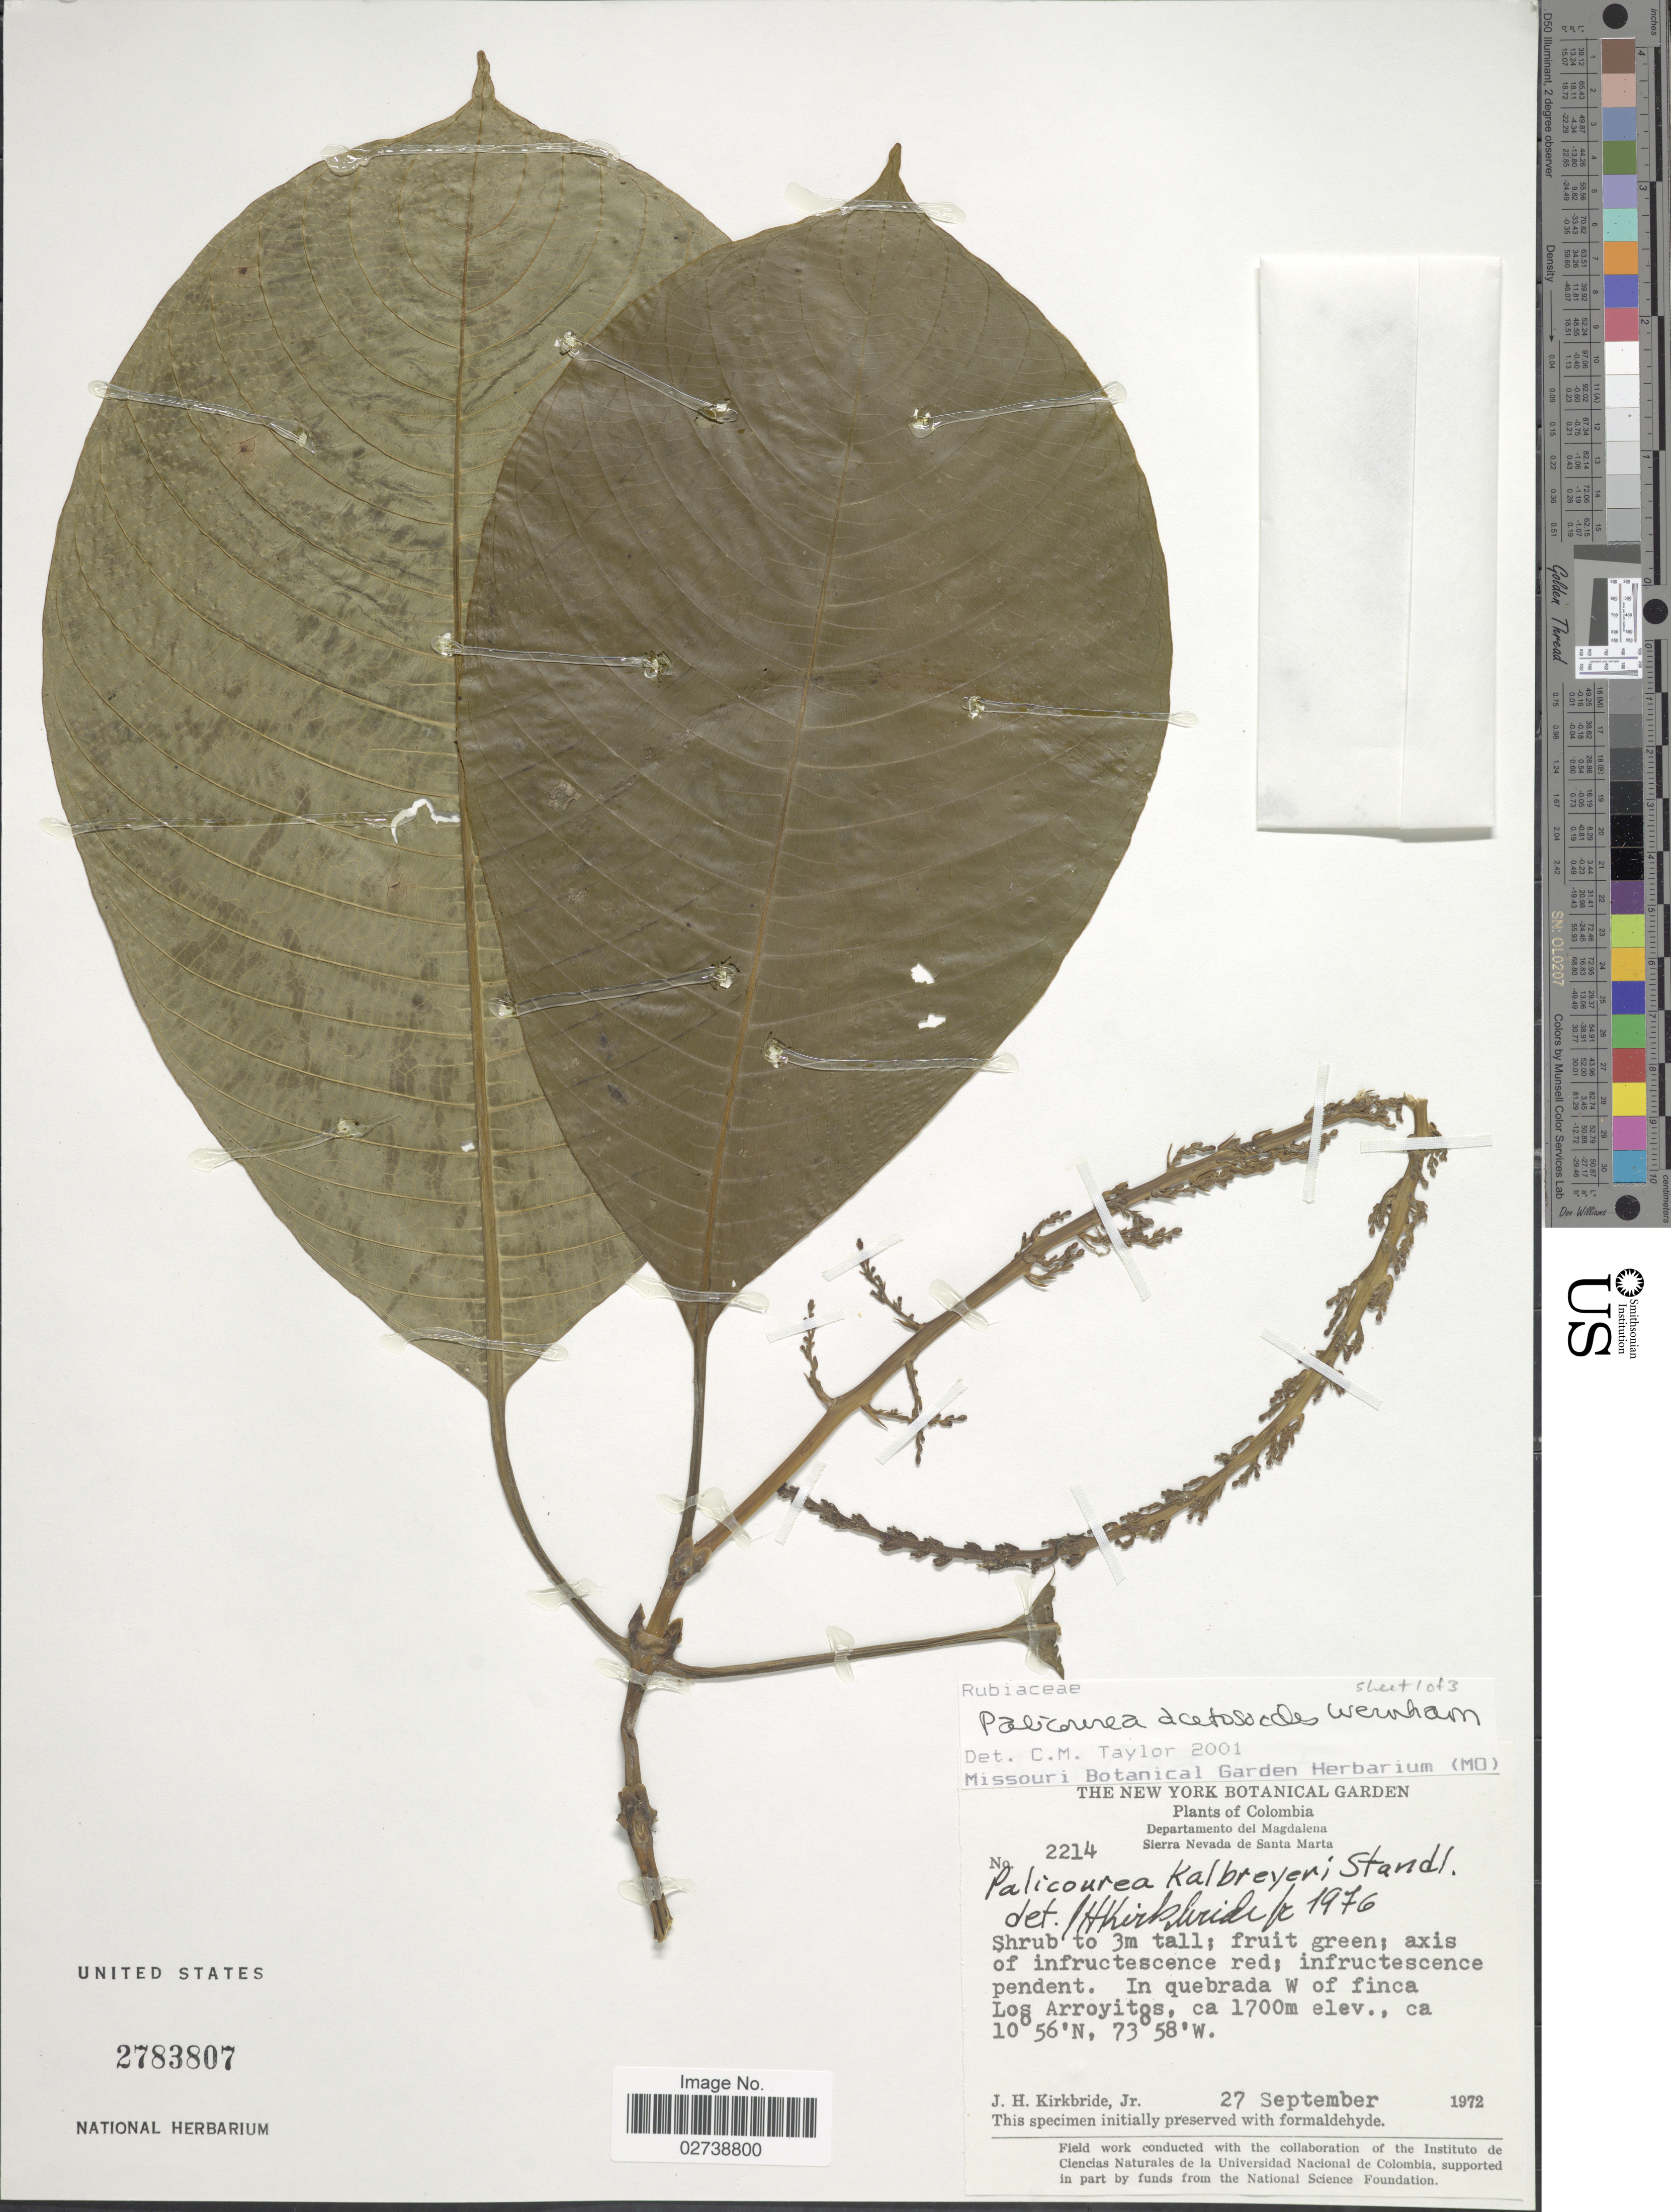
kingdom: Plantae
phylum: Tracheophyta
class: Magnoliopsida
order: Gentianales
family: Rubiaceae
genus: Palicourea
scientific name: Palicourea acetosoides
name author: Wernham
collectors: J. H. Kirkbride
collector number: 2214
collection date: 1972-09-27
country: Colombia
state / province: Magdalena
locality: Departamento del Magdalena, Sierra Nevada de Santa Marta. In quebrada W of finca Los Arroyitos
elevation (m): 1700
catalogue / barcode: US 2783807